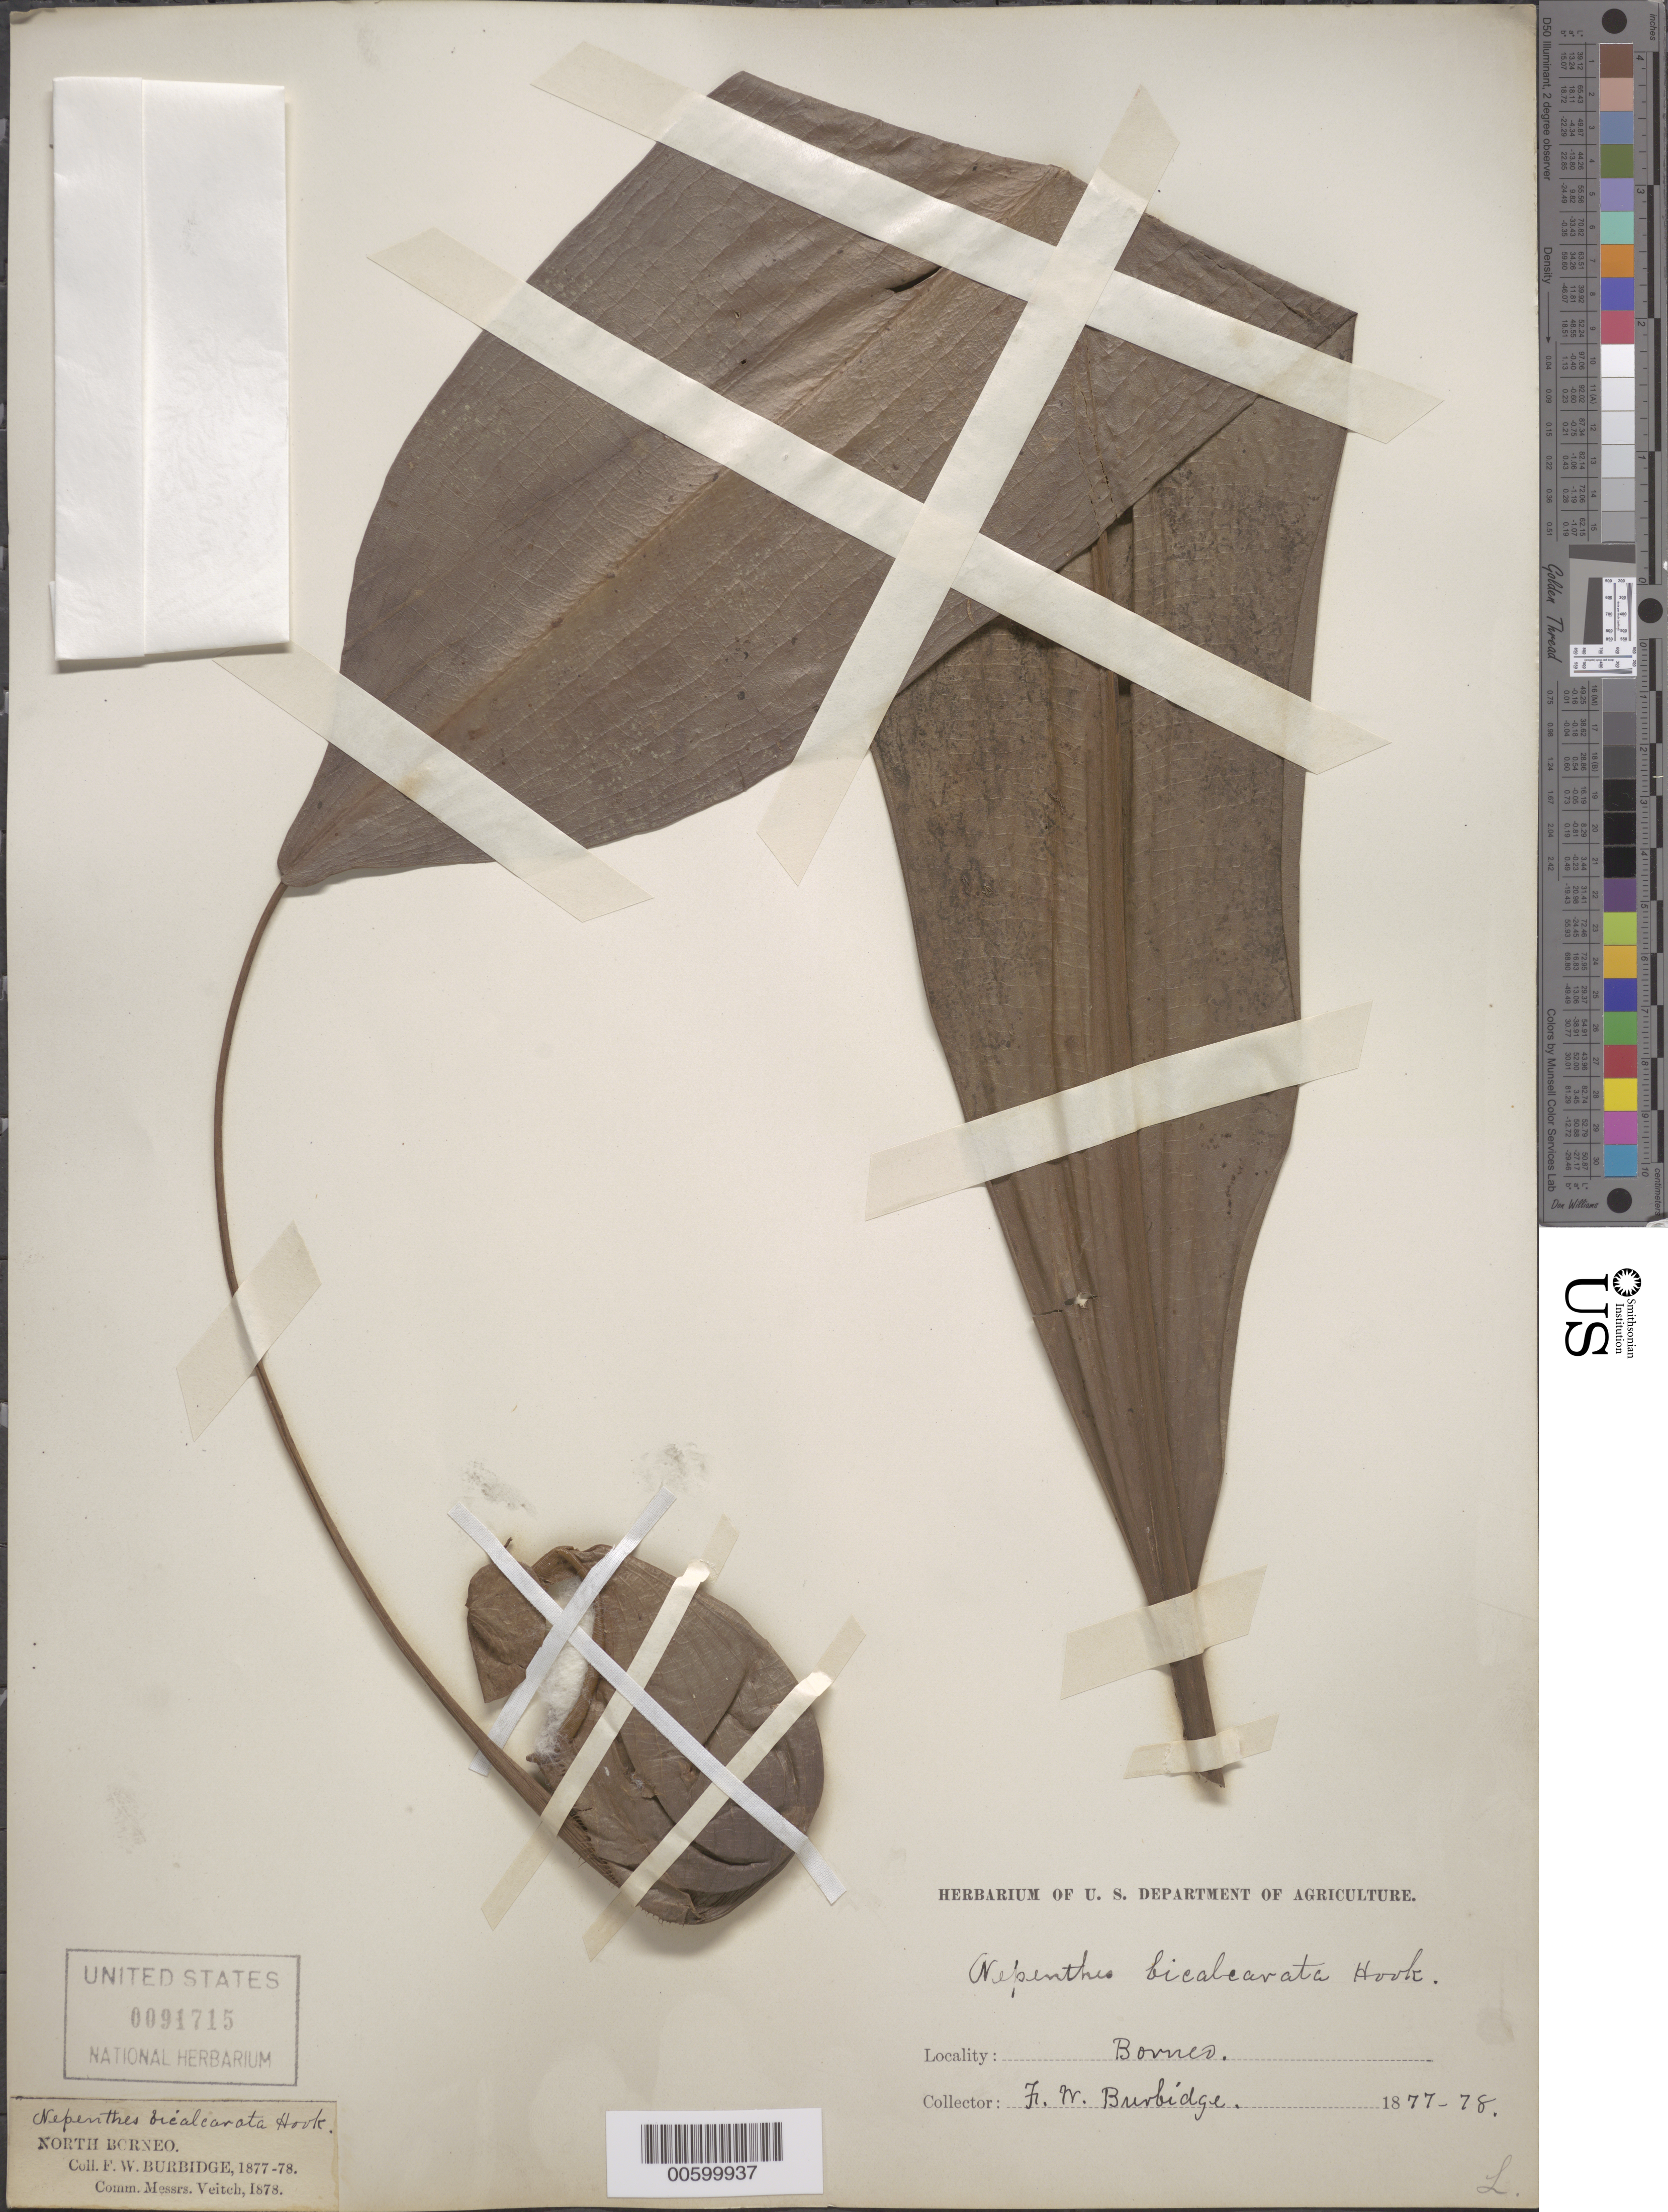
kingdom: Plantae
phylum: Tracheophyta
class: Magnoliopsida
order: Caryophyllales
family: Nepenthaceae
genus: Nepenthes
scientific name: Nepenthes bicalcarata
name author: Hook. f.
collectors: F. Burbidge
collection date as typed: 1877 to -- --- 1878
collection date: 1877/1878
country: Malaysia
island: Borneo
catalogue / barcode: US 91715